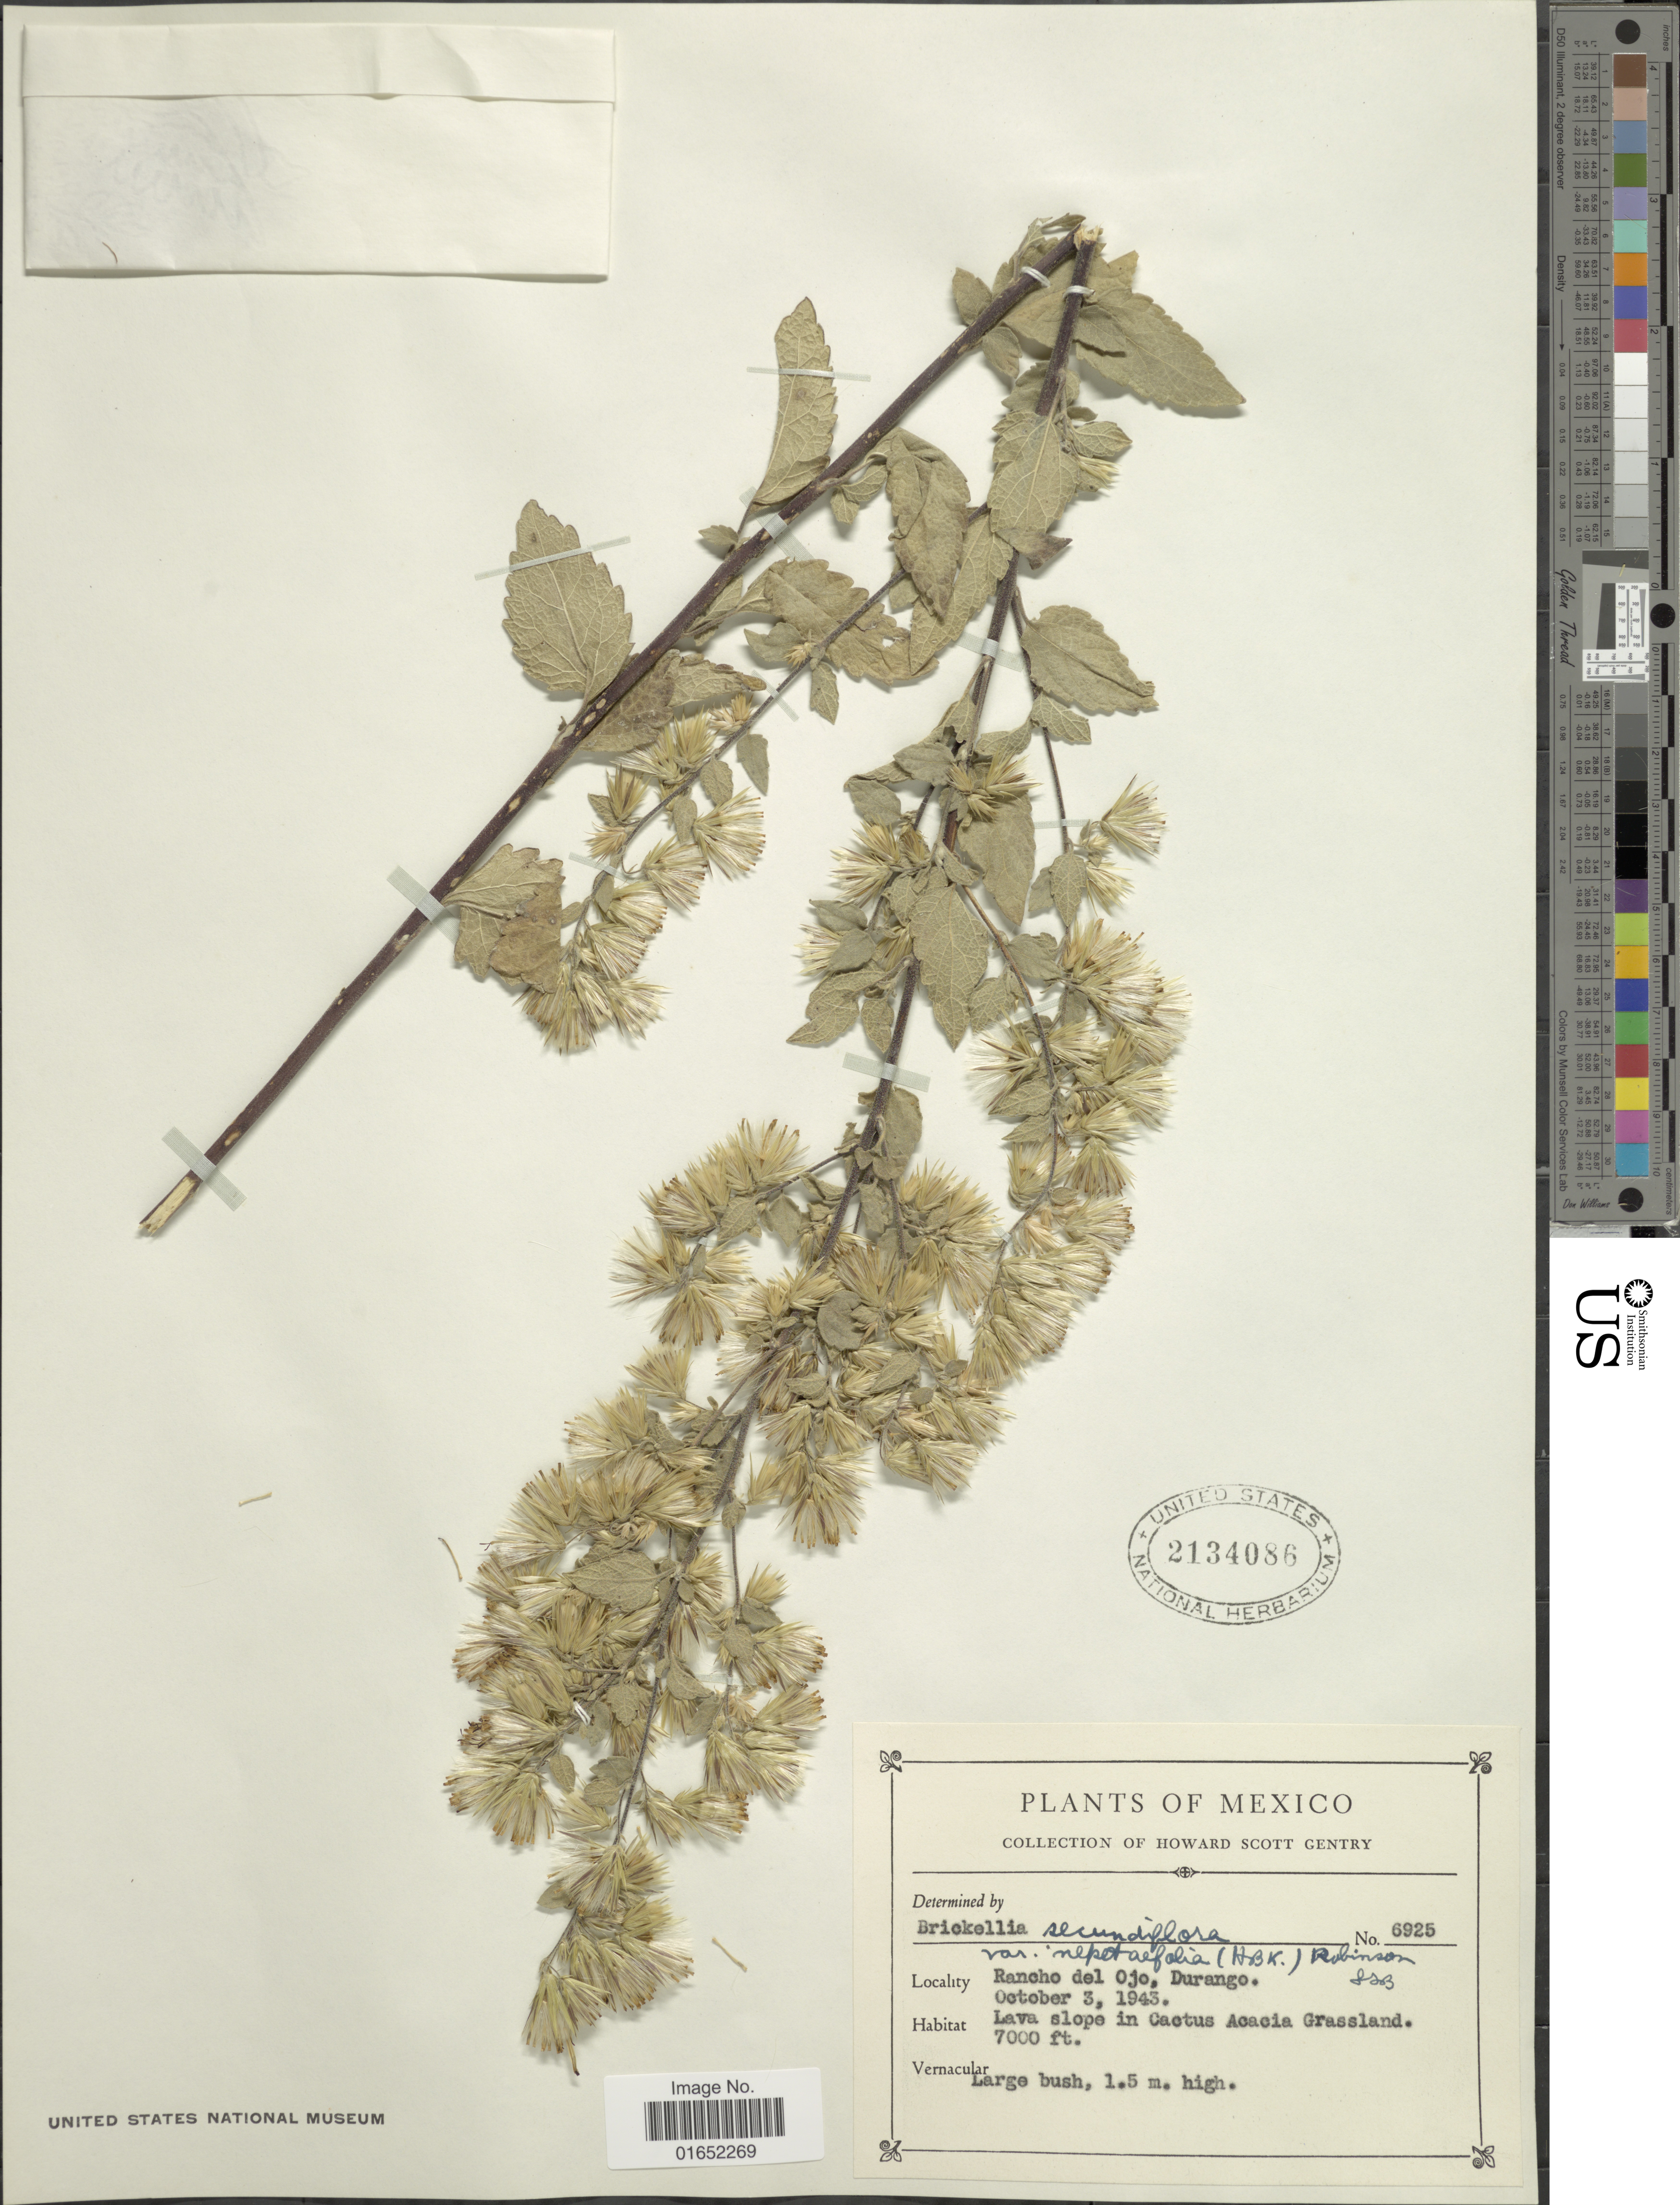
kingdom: Plantae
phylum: Tracheophyta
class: Magnoliopsida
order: Asterales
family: Asteraceae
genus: Brickellia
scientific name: Brickellia secundiflora var. nepetifolia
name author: (Kunth) B.L. Rob.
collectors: H. S. Gentry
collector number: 6925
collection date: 1943-10-03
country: Mexico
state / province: Durango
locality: Rancho del Ojo, Lava slope in Cactus Acacia Grassland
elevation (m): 2134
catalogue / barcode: US 2134086